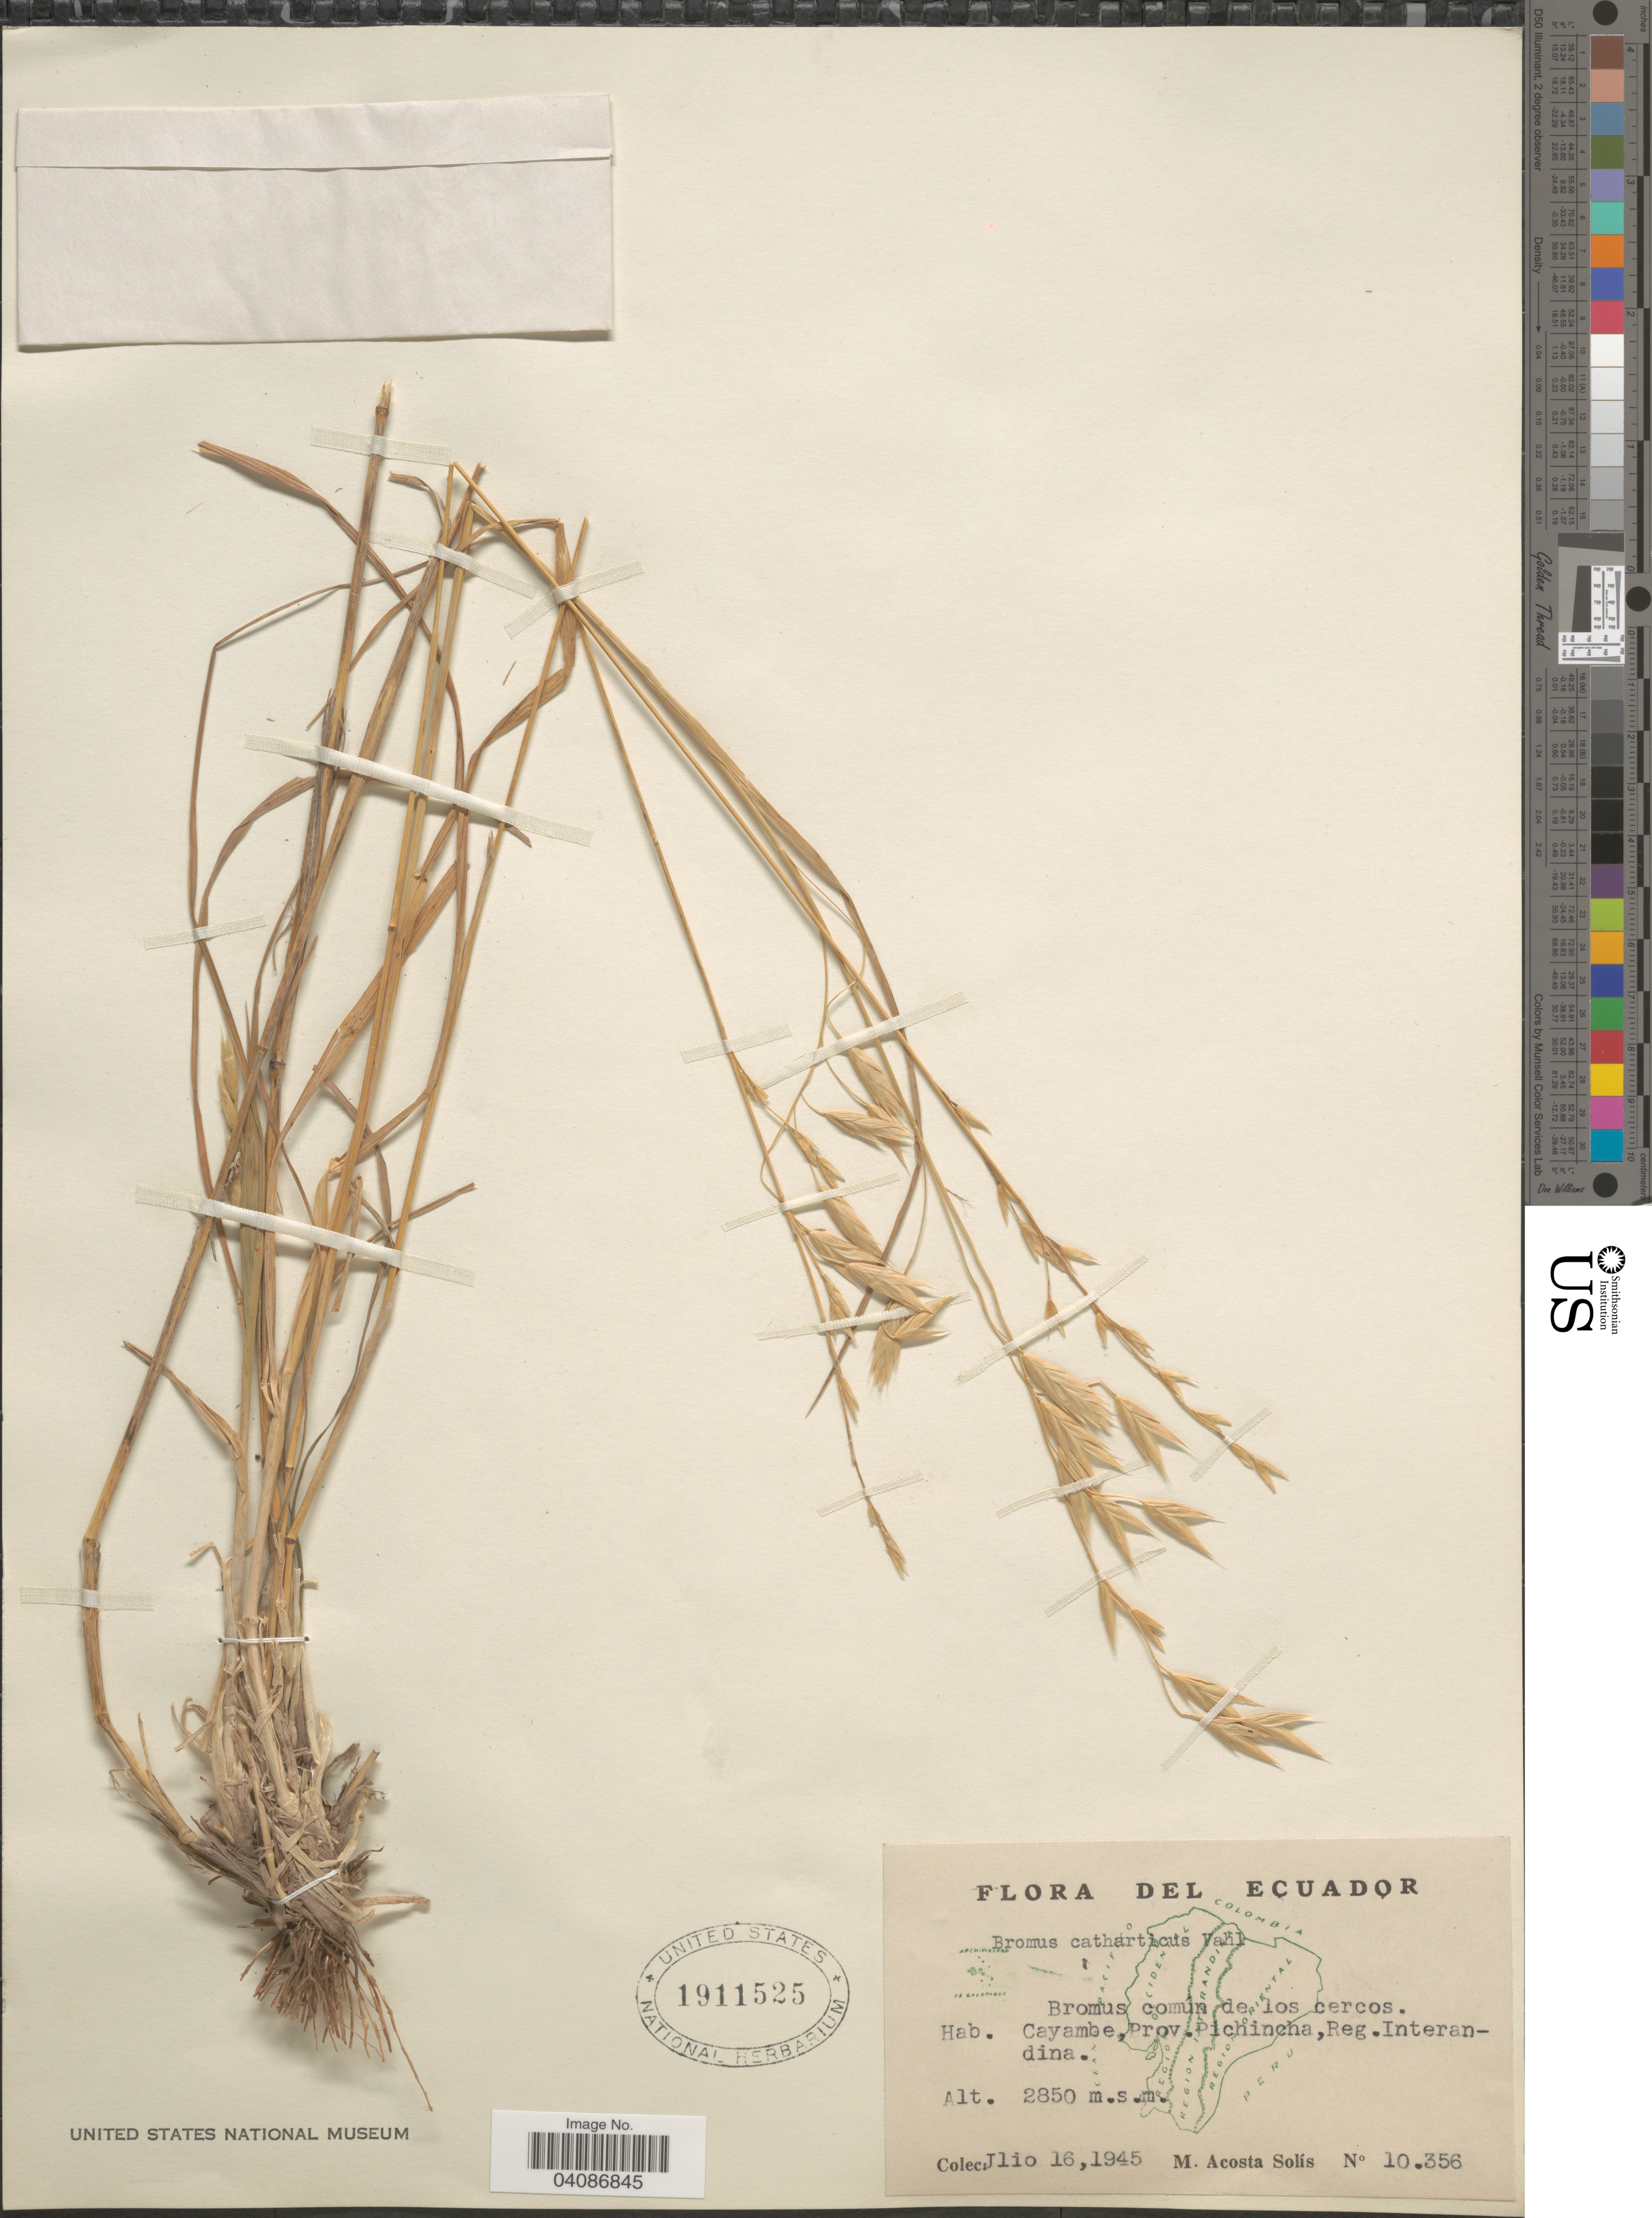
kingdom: Plantae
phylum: Tracheophyta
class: Liliopsida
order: Poales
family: Poaceae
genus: Bromus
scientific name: Bromus catharticus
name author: Vahl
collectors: M. Acosta Solis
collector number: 10356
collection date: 1945-07-16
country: Ecuador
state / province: Pichincha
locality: Cayambe, Reg. Interandina.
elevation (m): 2850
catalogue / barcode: US 1911525